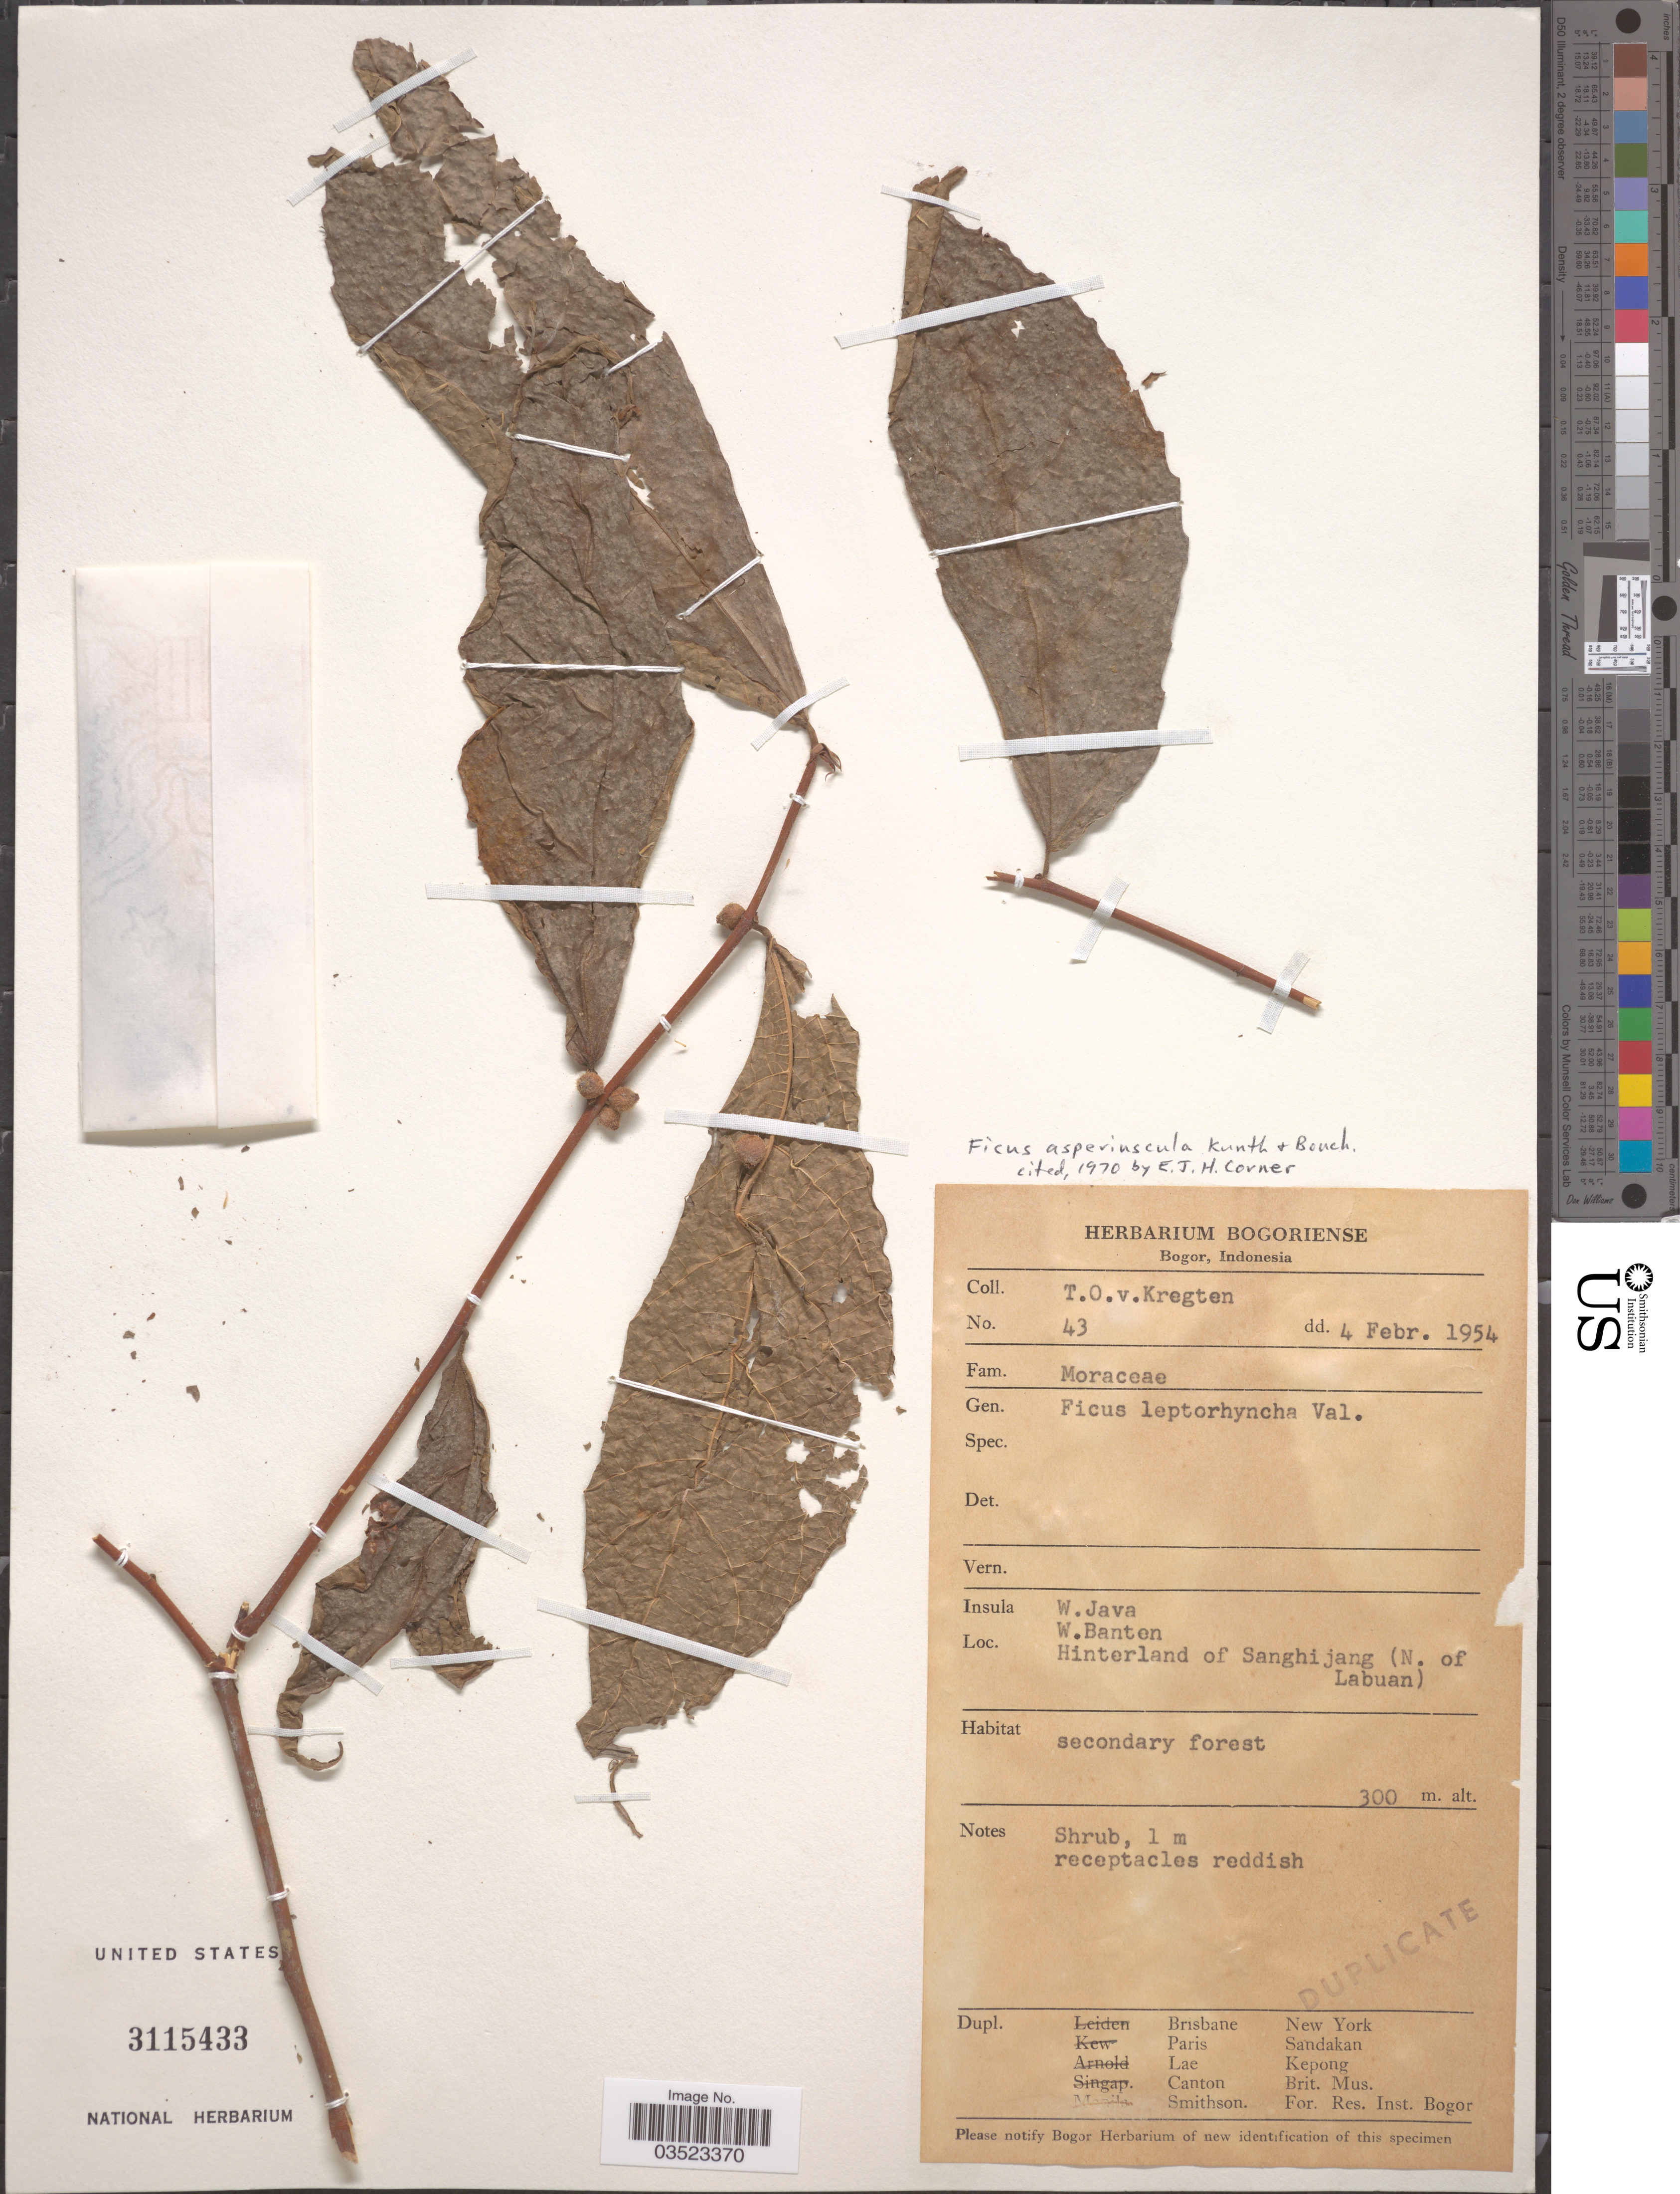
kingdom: Plantae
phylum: Tracheophyta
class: Magnoliopsida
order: Rosales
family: Moraceae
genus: Ficus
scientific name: Ficus asperiuscula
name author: Kunth & Bouch.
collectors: T. van Kregten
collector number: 43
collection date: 1954-02-04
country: Indonesia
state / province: Java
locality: Insula W. Java. W. Banten. Hinterland of Sanghijang (N. of Labuan).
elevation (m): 300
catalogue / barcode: US 3115433